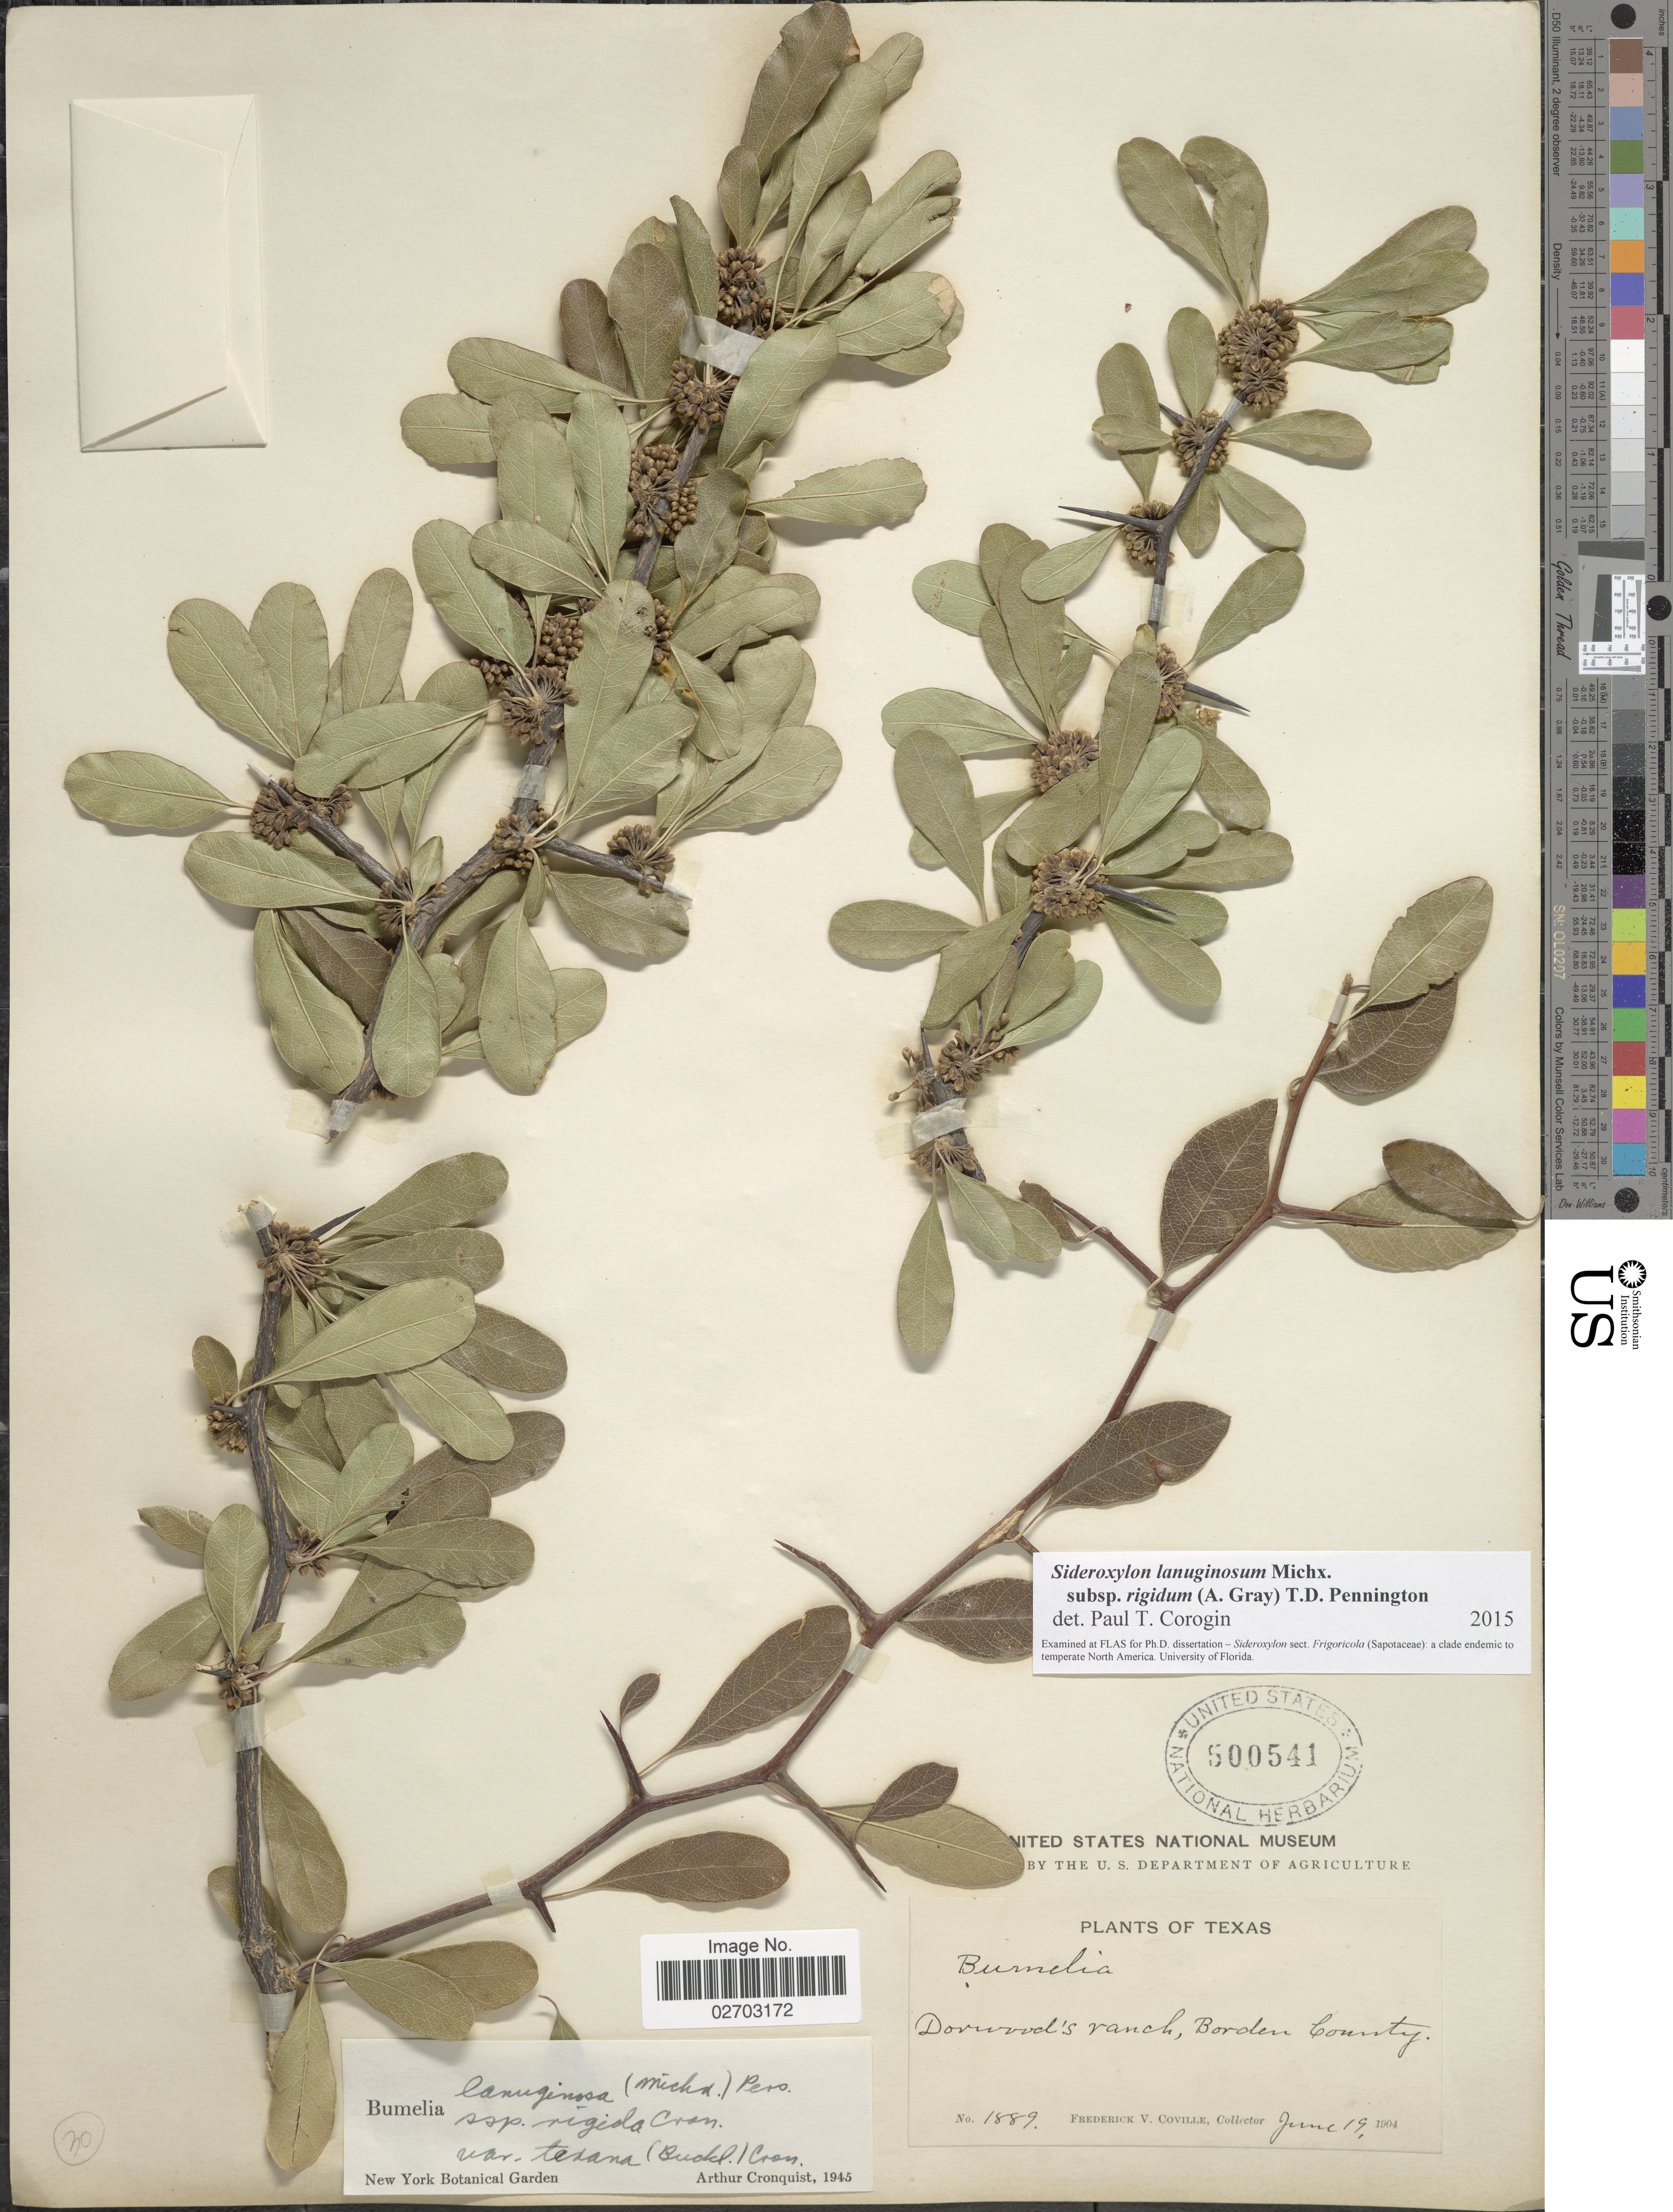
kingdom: Plantae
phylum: Tracheophyta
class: Magnoliopsida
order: Ericales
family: Sapotaceae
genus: Sideroxylon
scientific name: Sideroxylon lanuginosum subsp. rigidum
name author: (A. Gray) T.D. Penn.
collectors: F. V. Coville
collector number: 1889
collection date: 1904-06-19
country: United States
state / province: Texas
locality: Dorwood's ranch, Borden County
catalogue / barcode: US 500541